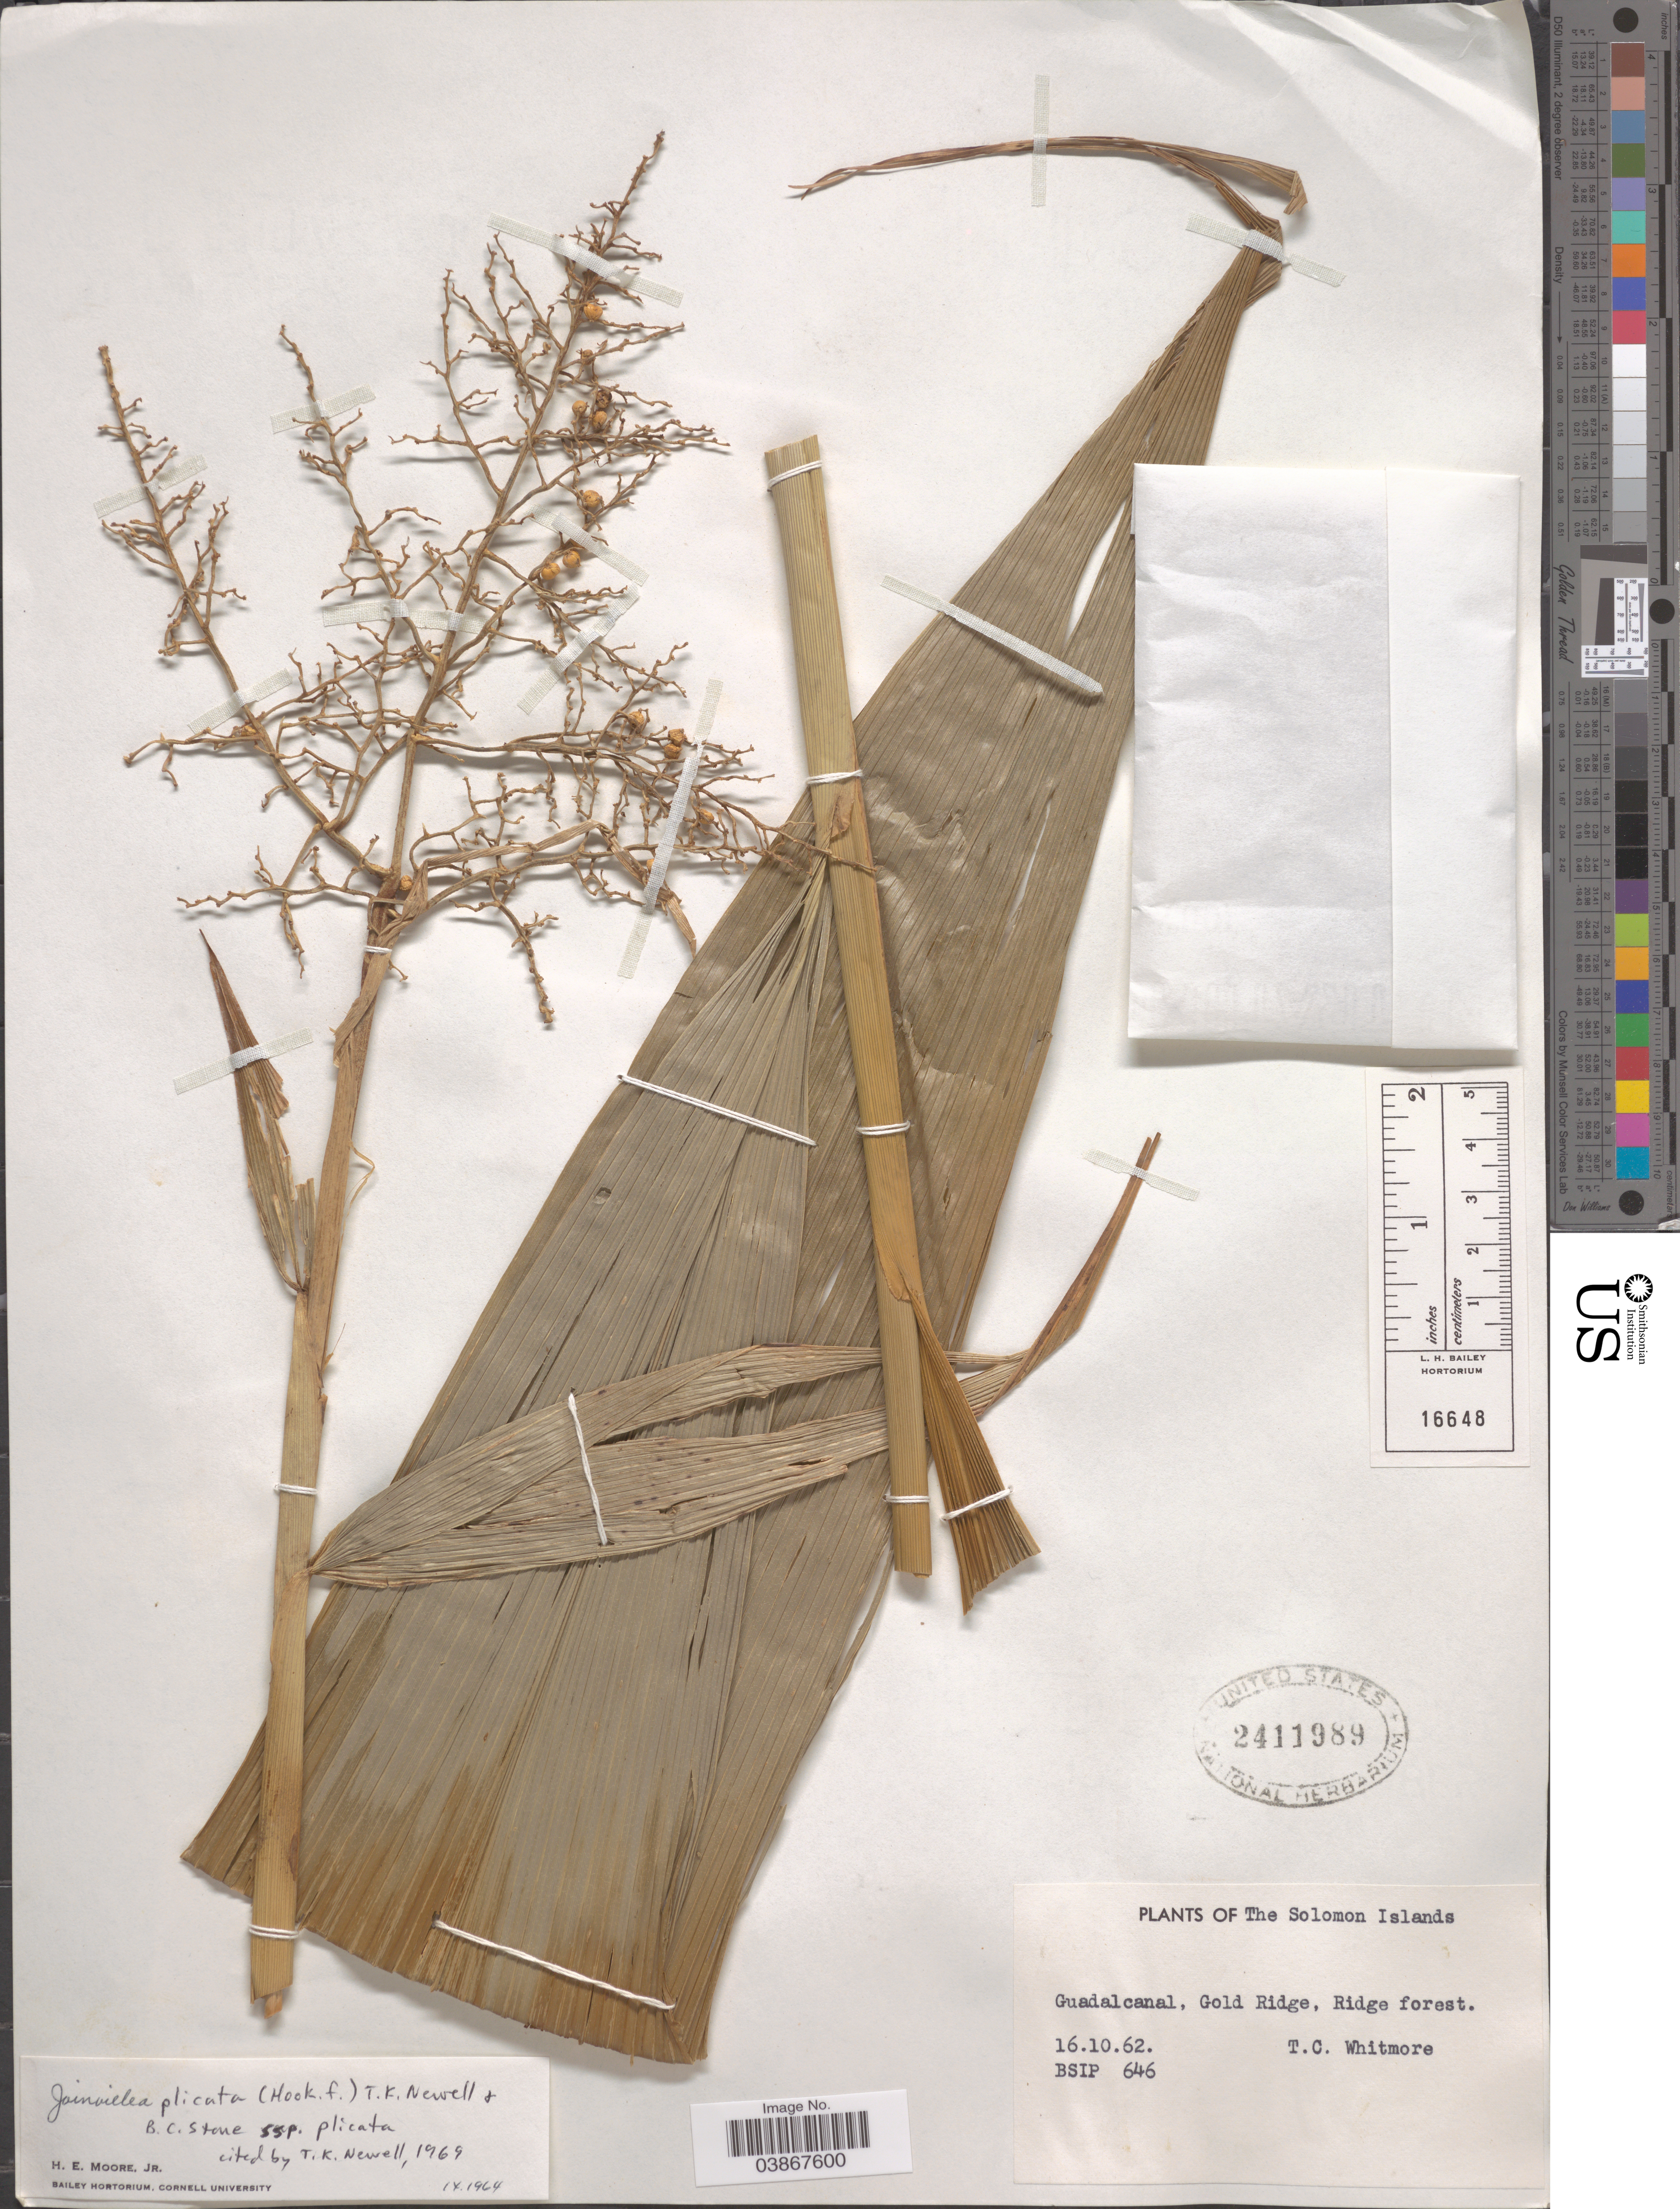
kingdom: Plantae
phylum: Tracheophyta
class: Liliopsida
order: Poales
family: Joinvilleaceae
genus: Joinvillea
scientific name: Joinvillea plicata subsp. plicata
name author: (Hook. f.) Newell & B.C. Stone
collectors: T. C. Whitmore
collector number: BSIP 646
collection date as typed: Transcribed d/m/y: 16/10/62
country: Solomon Islands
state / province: Solomon Islands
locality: Gold Ridge, Ridge forest.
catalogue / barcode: US 2411989